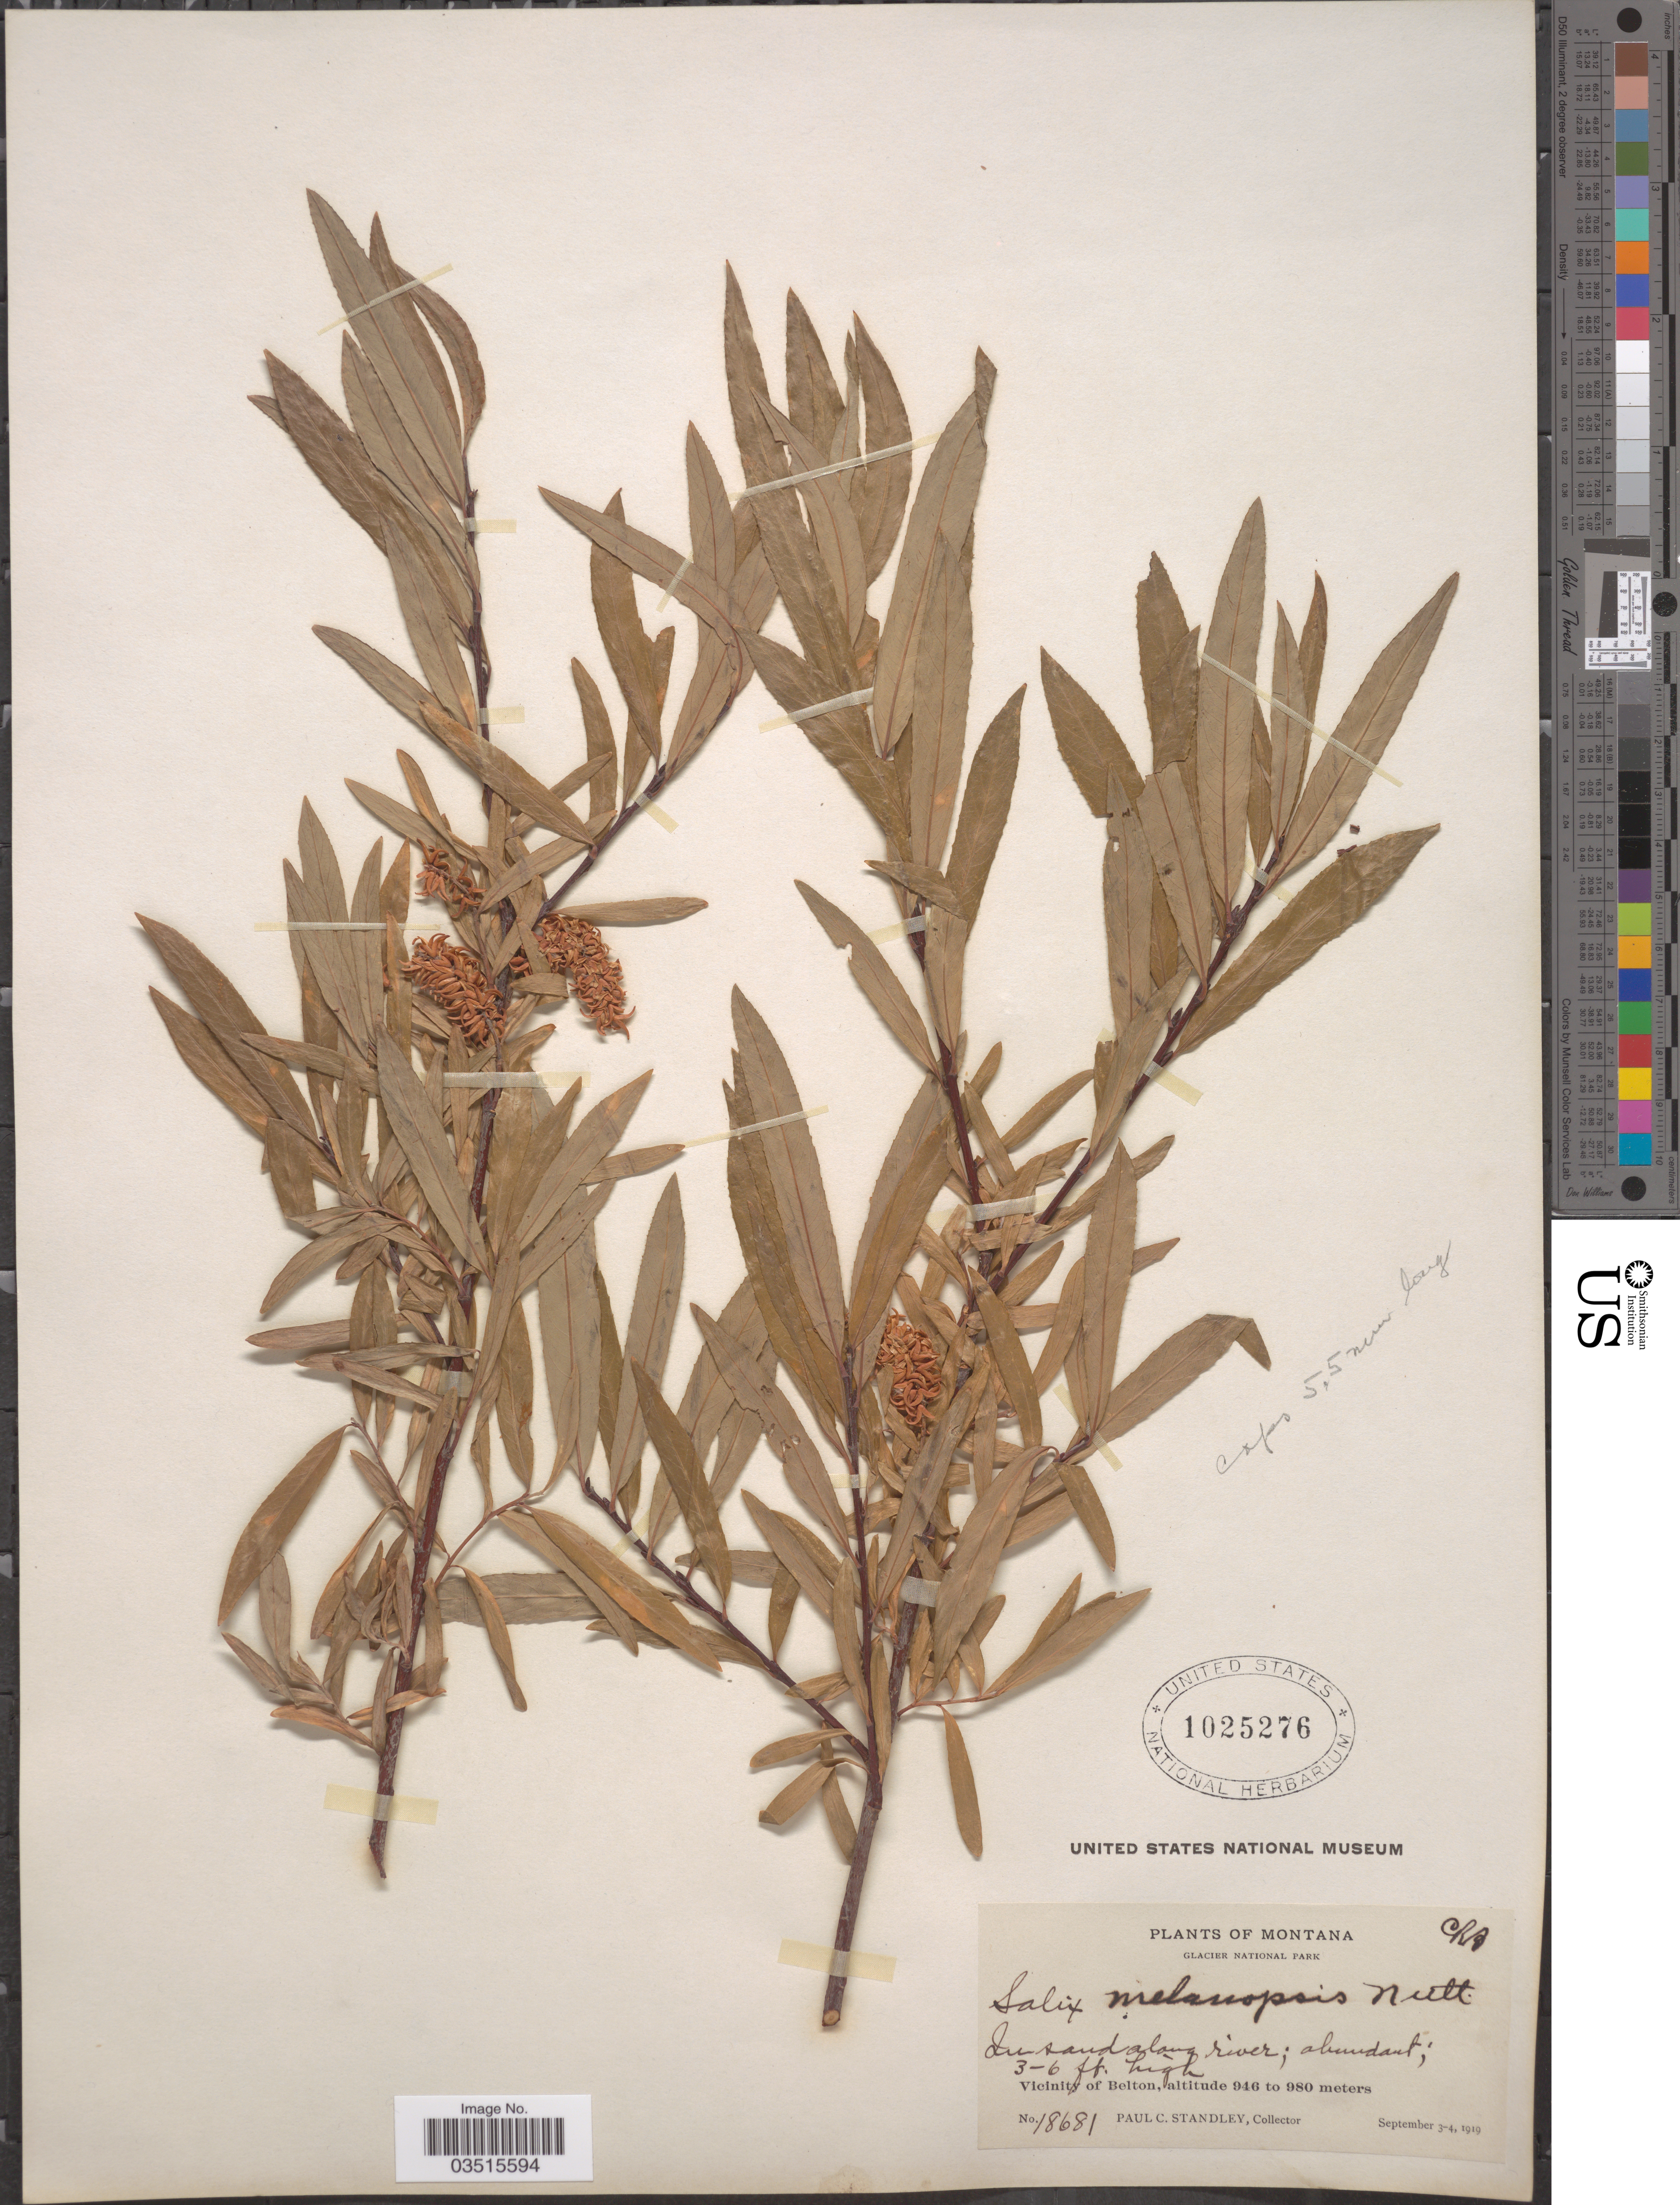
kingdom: Plantae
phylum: Tracheophyta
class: Magnoliopsida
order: Malpighiales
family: Salicaceae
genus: Salix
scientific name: Salix melanopsis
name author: Nutt.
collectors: P. C. Standley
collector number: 18681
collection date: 1919-09-03/1919-09-04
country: United States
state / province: Montana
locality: Glacier National Park. In sand along river. Vicinity of Belton.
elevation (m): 946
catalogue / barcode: US 1025276